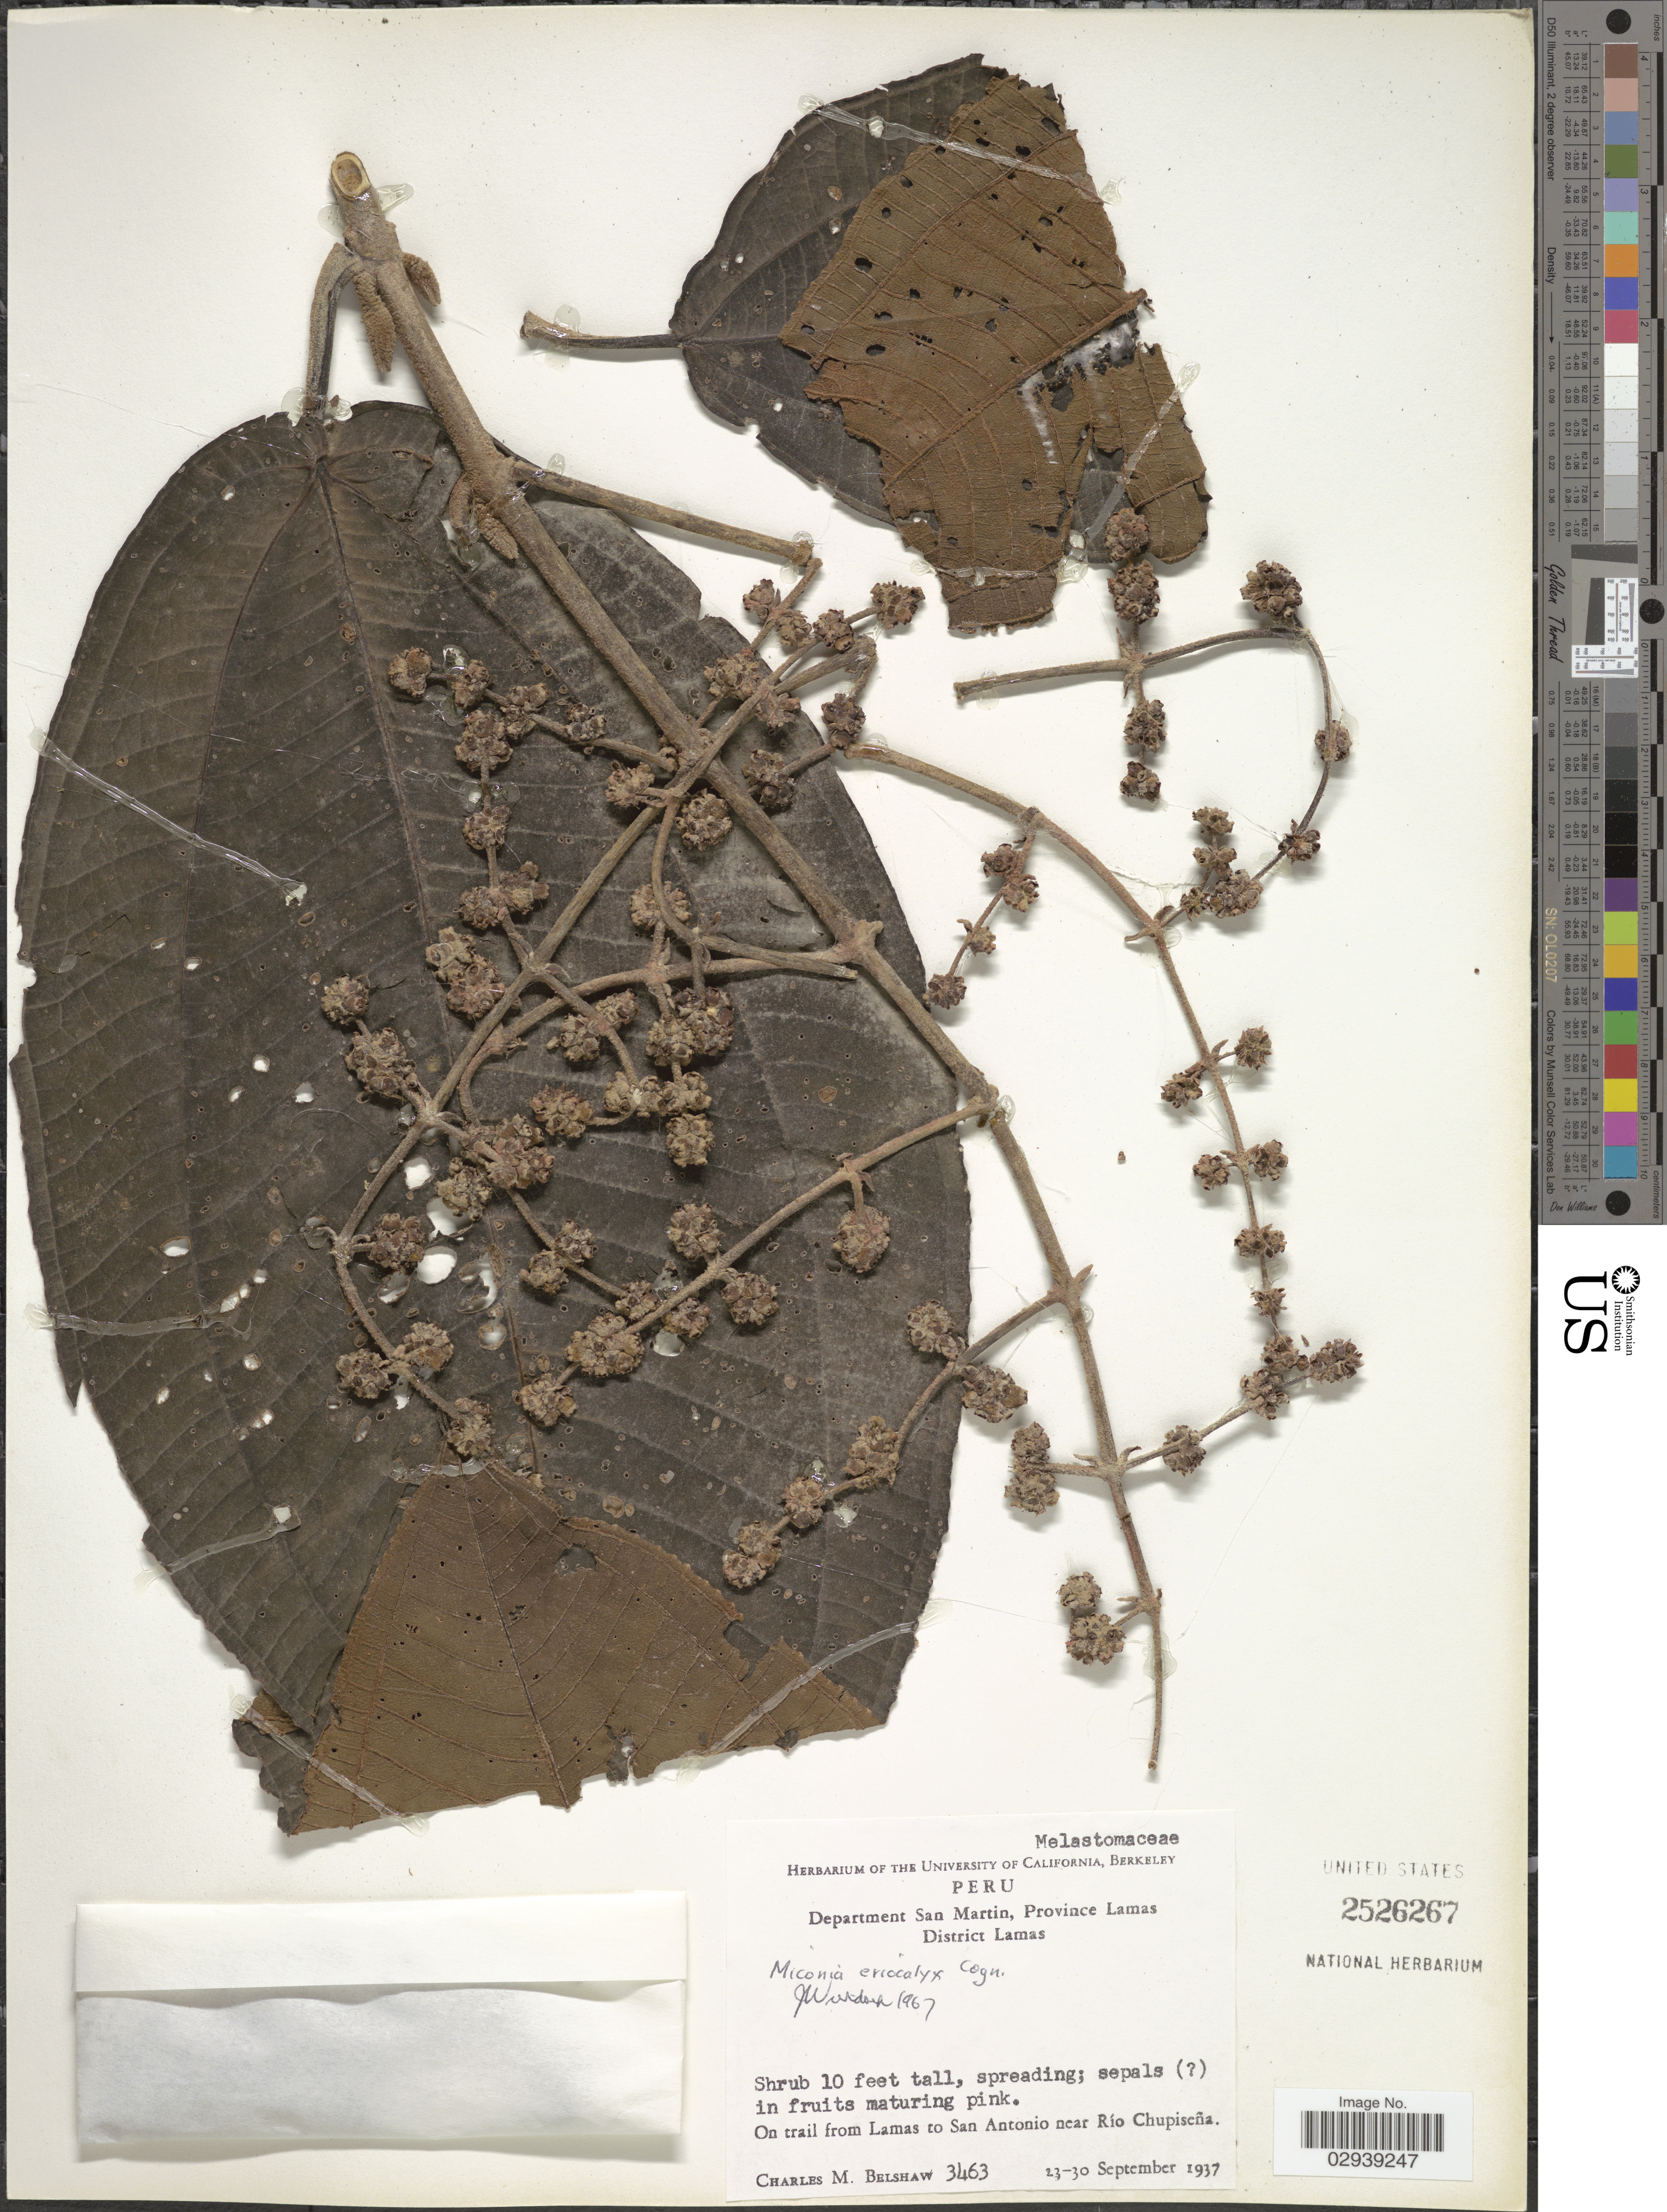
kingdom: Plantae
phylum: Tracheophyta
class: Magnoliopsida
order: Myrtales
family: Melastomataceae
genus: Miconia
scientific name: Miconia eriocalyx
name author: Cogn.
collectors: C. Shaw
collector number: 3463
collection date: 1937-09-23/1937-09-30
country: Peru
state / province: San Martín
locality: Department San Martin, Province Lamas. District Lamas. On trail from Lamas to San Antonio near Río Chupiseña.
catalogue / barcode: US 2526267